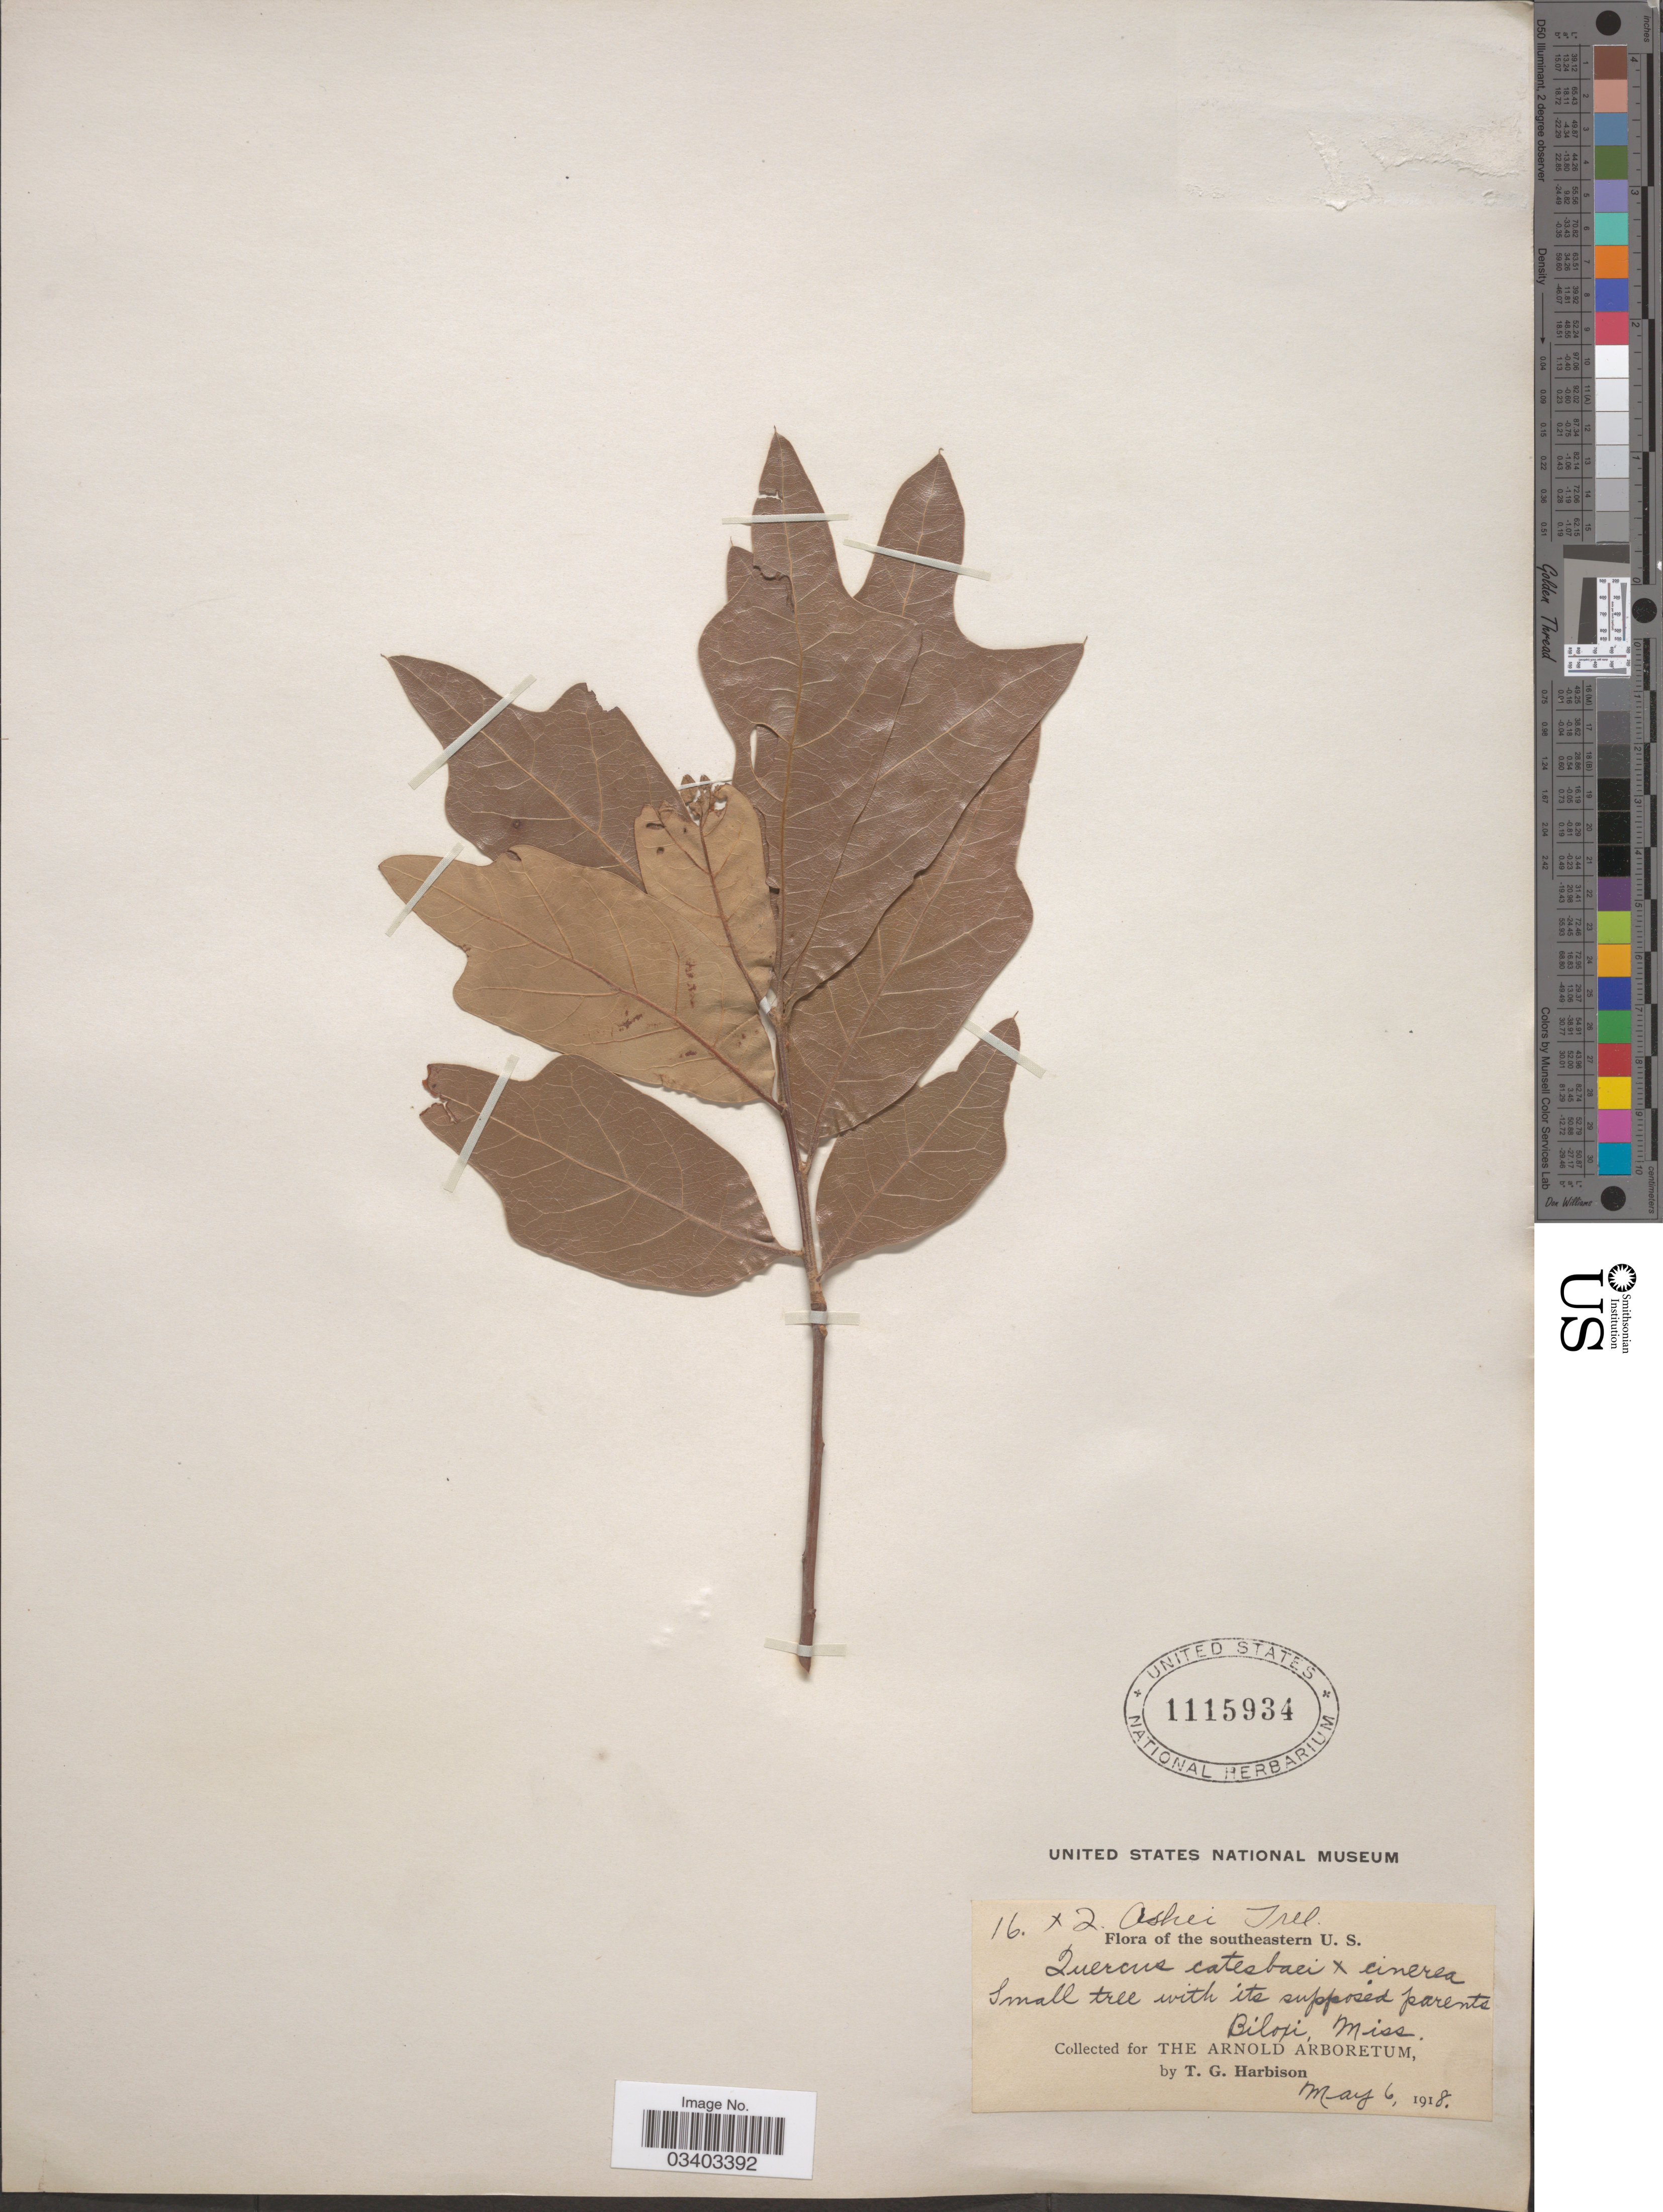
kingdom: Plantae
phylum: Tracheophyta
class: Magnoliopsida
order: Fagales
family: Fagaceae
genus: Quercus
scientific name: Quercus ashei Sterrett nom. illeg.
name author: Sterrett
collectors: T. Harbison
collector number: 16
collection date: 1918-05-06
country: United States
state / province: Mississippi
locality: Biloxi.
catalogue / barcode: US 1115934